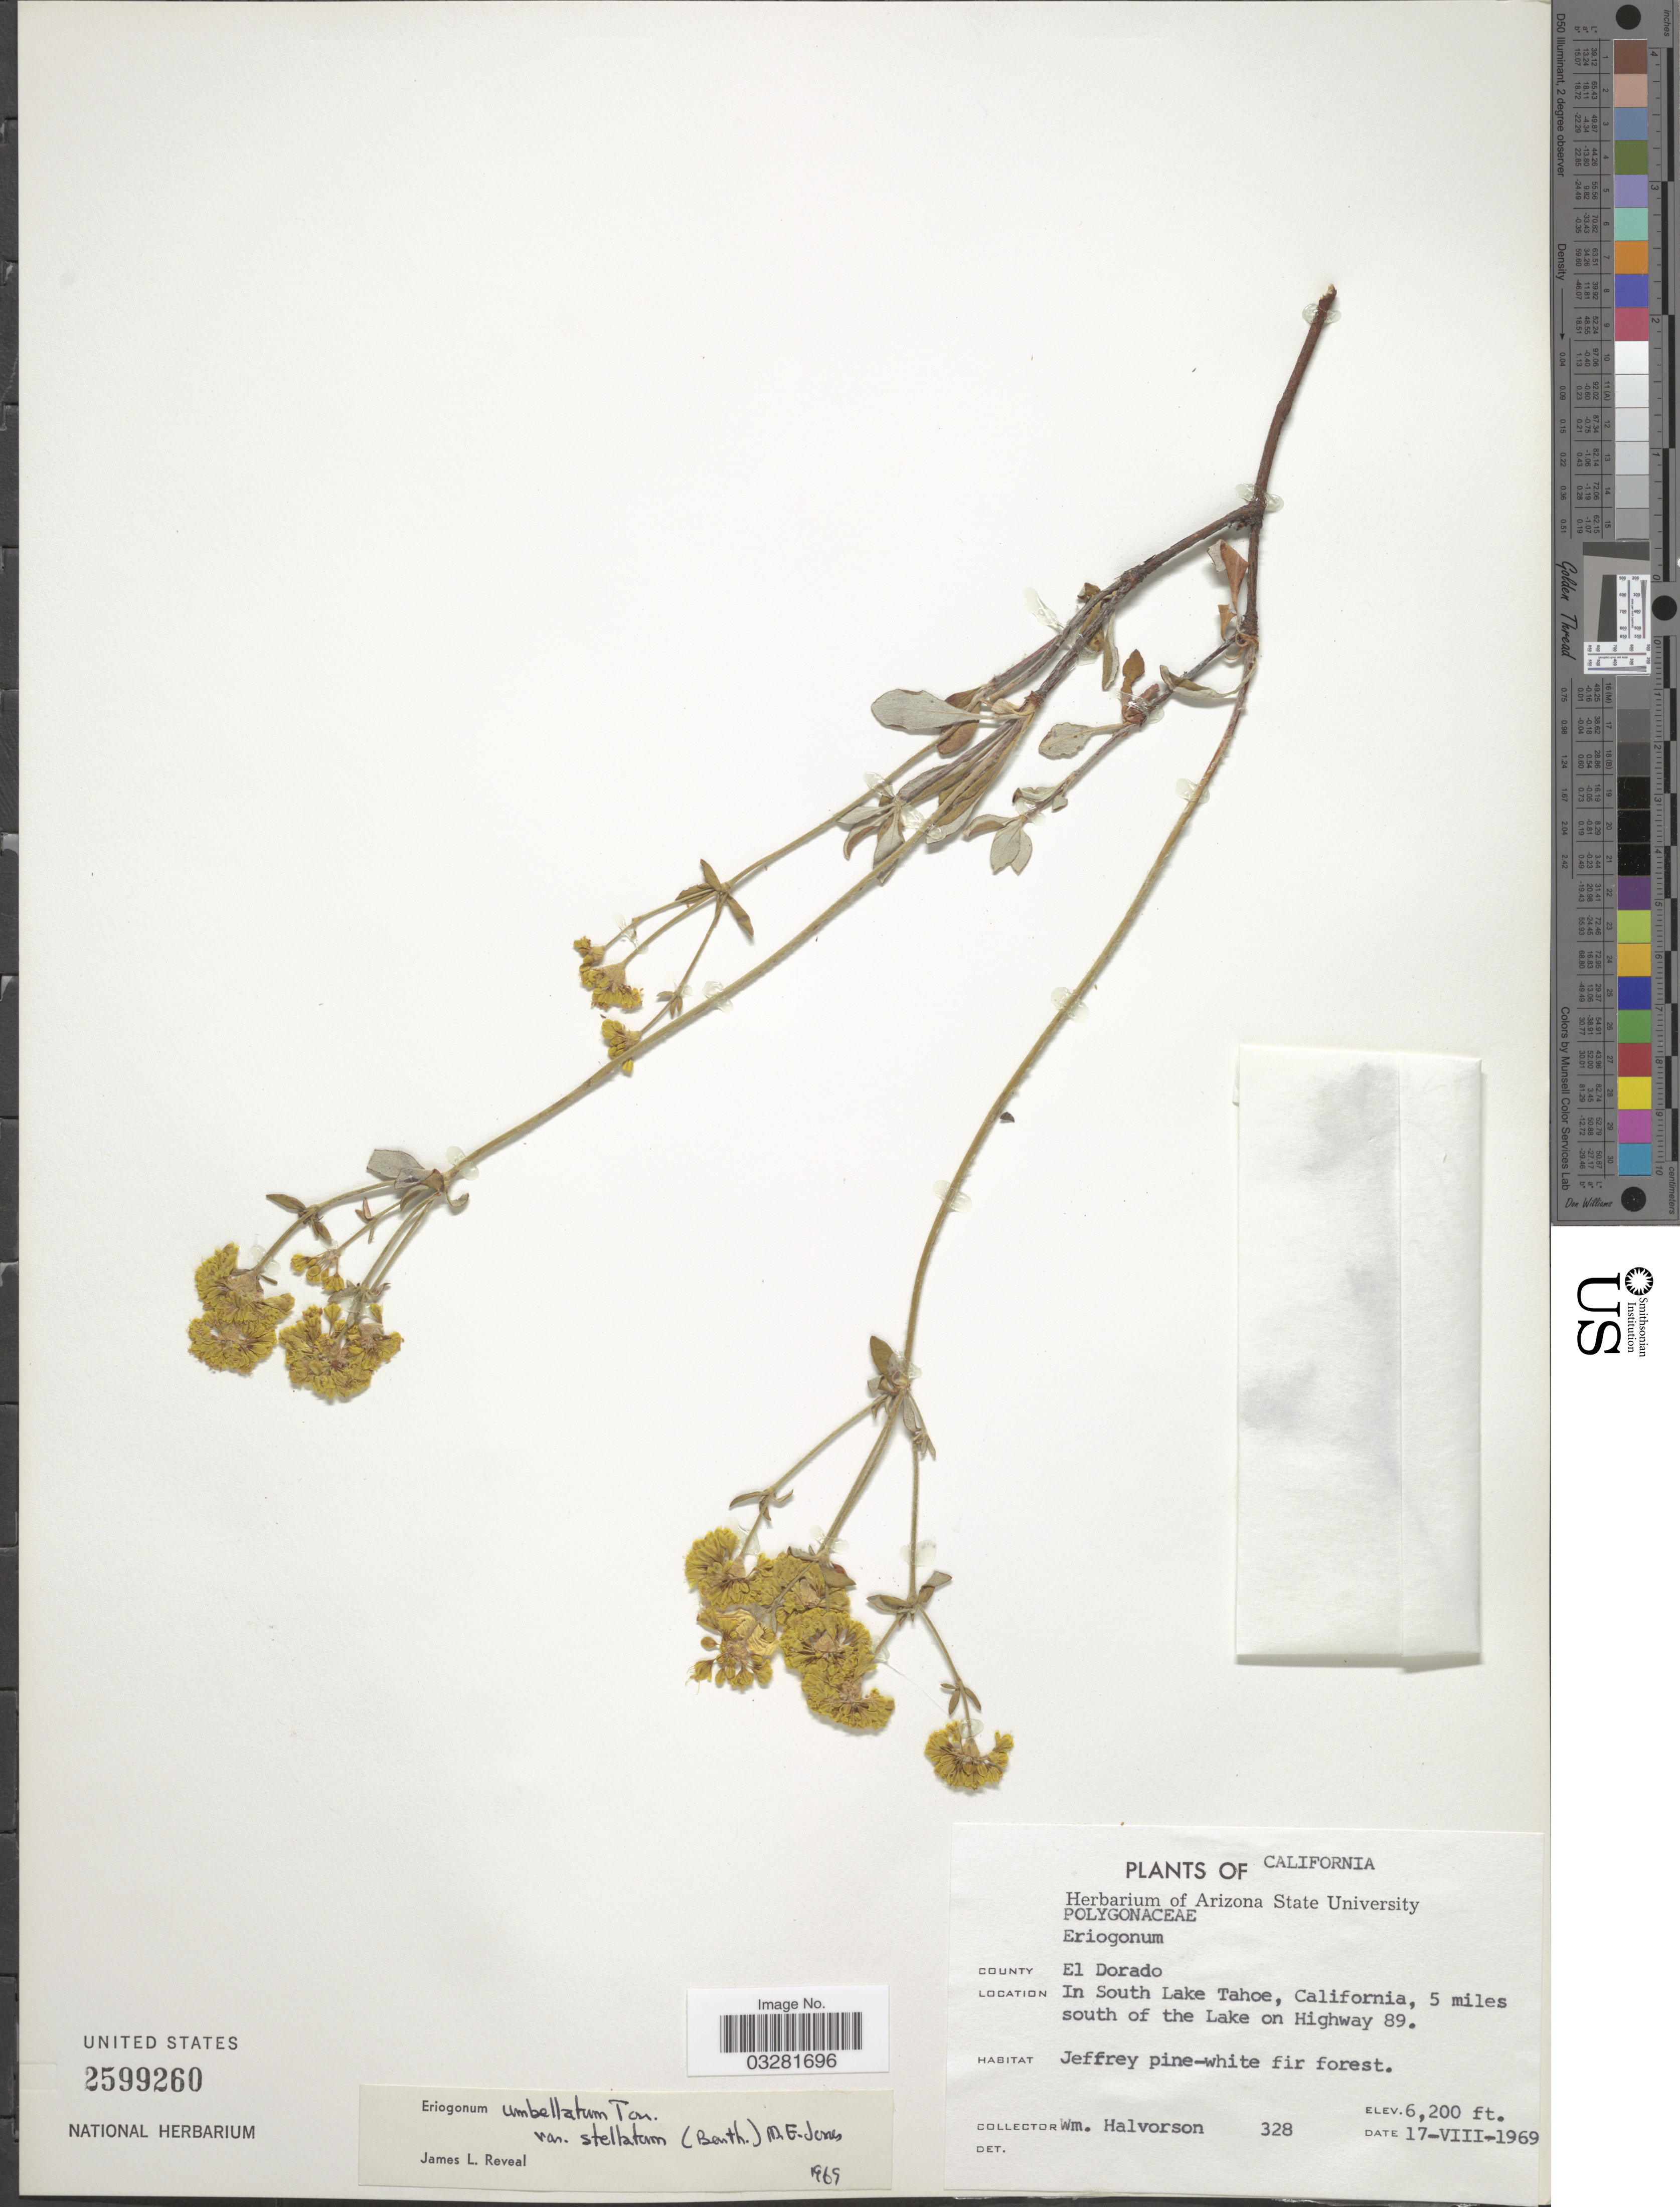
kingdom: Plantae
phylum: Tracheophyta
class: Magnoliopsida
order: Caryophyllales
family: Polygonaceae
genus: Eriogonum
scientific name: Eriogonum umbellatum var. stellatum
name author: (Benth.) M.E. Jones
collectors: W. Halvorson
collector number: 328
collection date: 1969-08-17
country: United States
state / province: California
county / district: El Dorado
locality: County El Dorado. In South Lake Tahoe, California, 5 miles south of the Lake on Highway 89.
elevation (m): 1890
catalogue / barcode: US 2599260